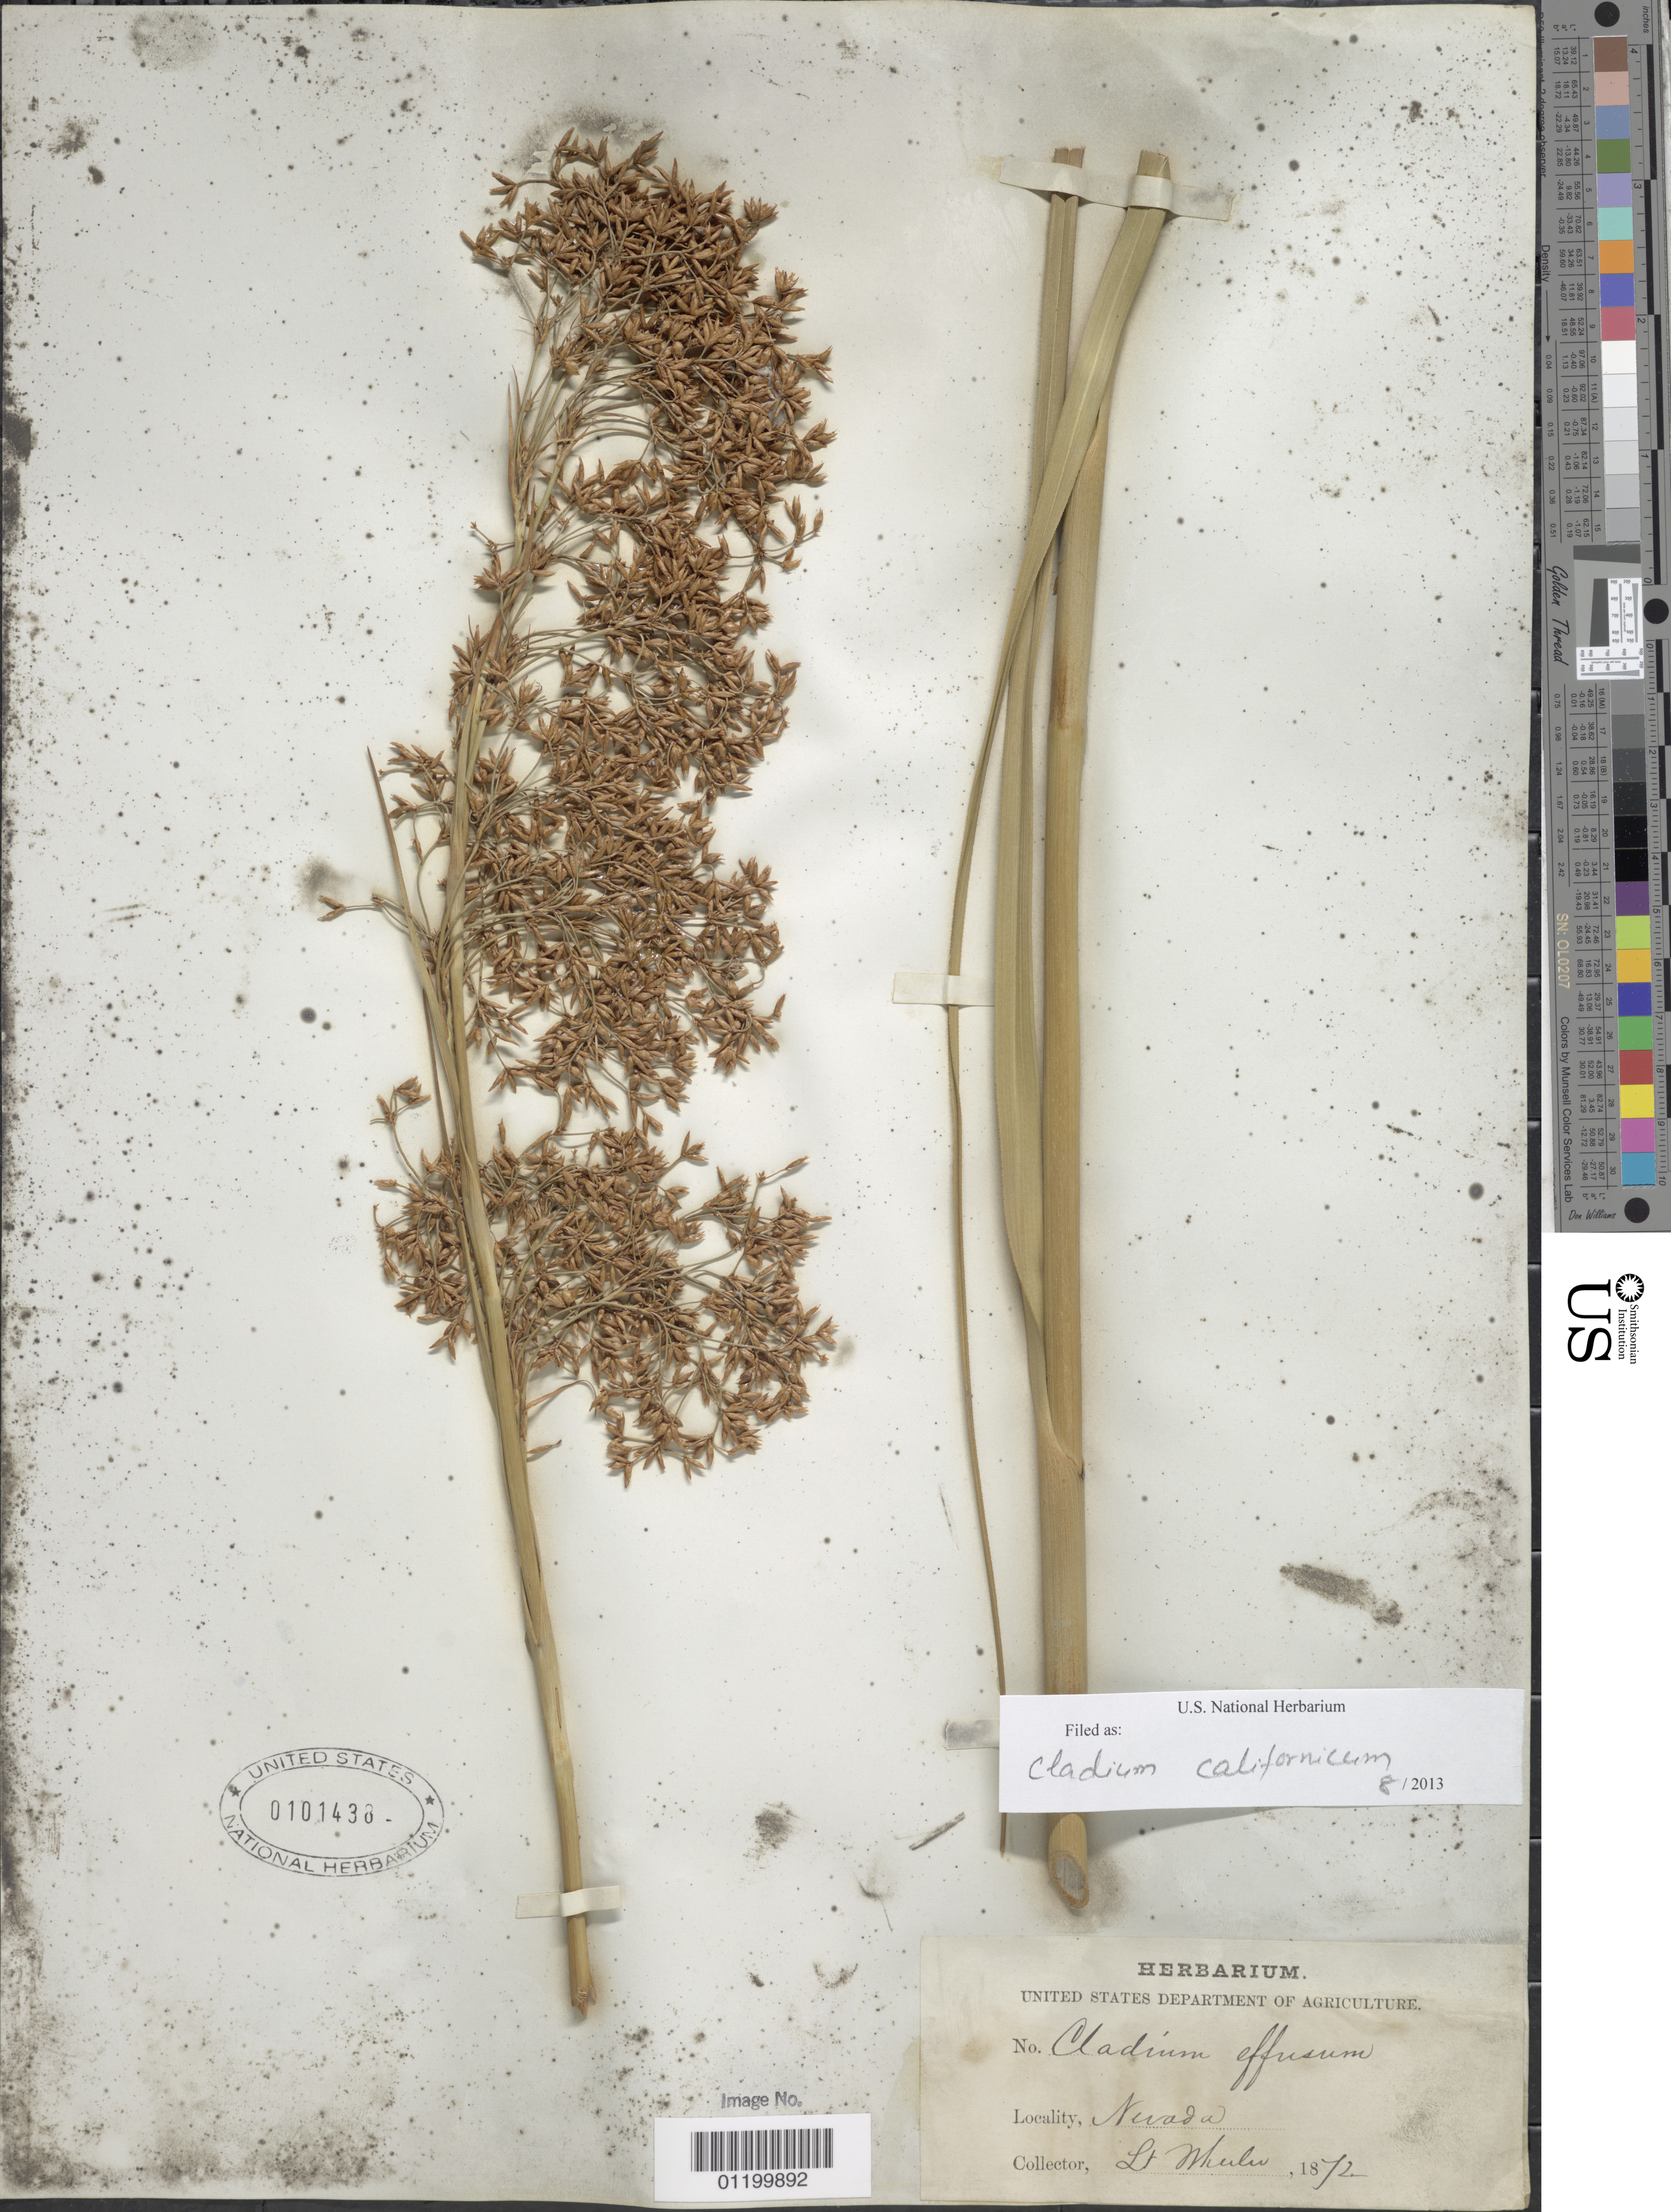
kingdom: Plantae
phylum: Tracheophyta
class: Liliopsida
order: Poales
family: Cyperaceae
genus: Cladium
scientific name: Cladium californicum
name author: (S. Watson) O'Neill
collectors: -- Wheeler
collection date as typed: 1872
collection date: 1872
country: United States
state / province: Nevada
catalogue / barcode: US 101438